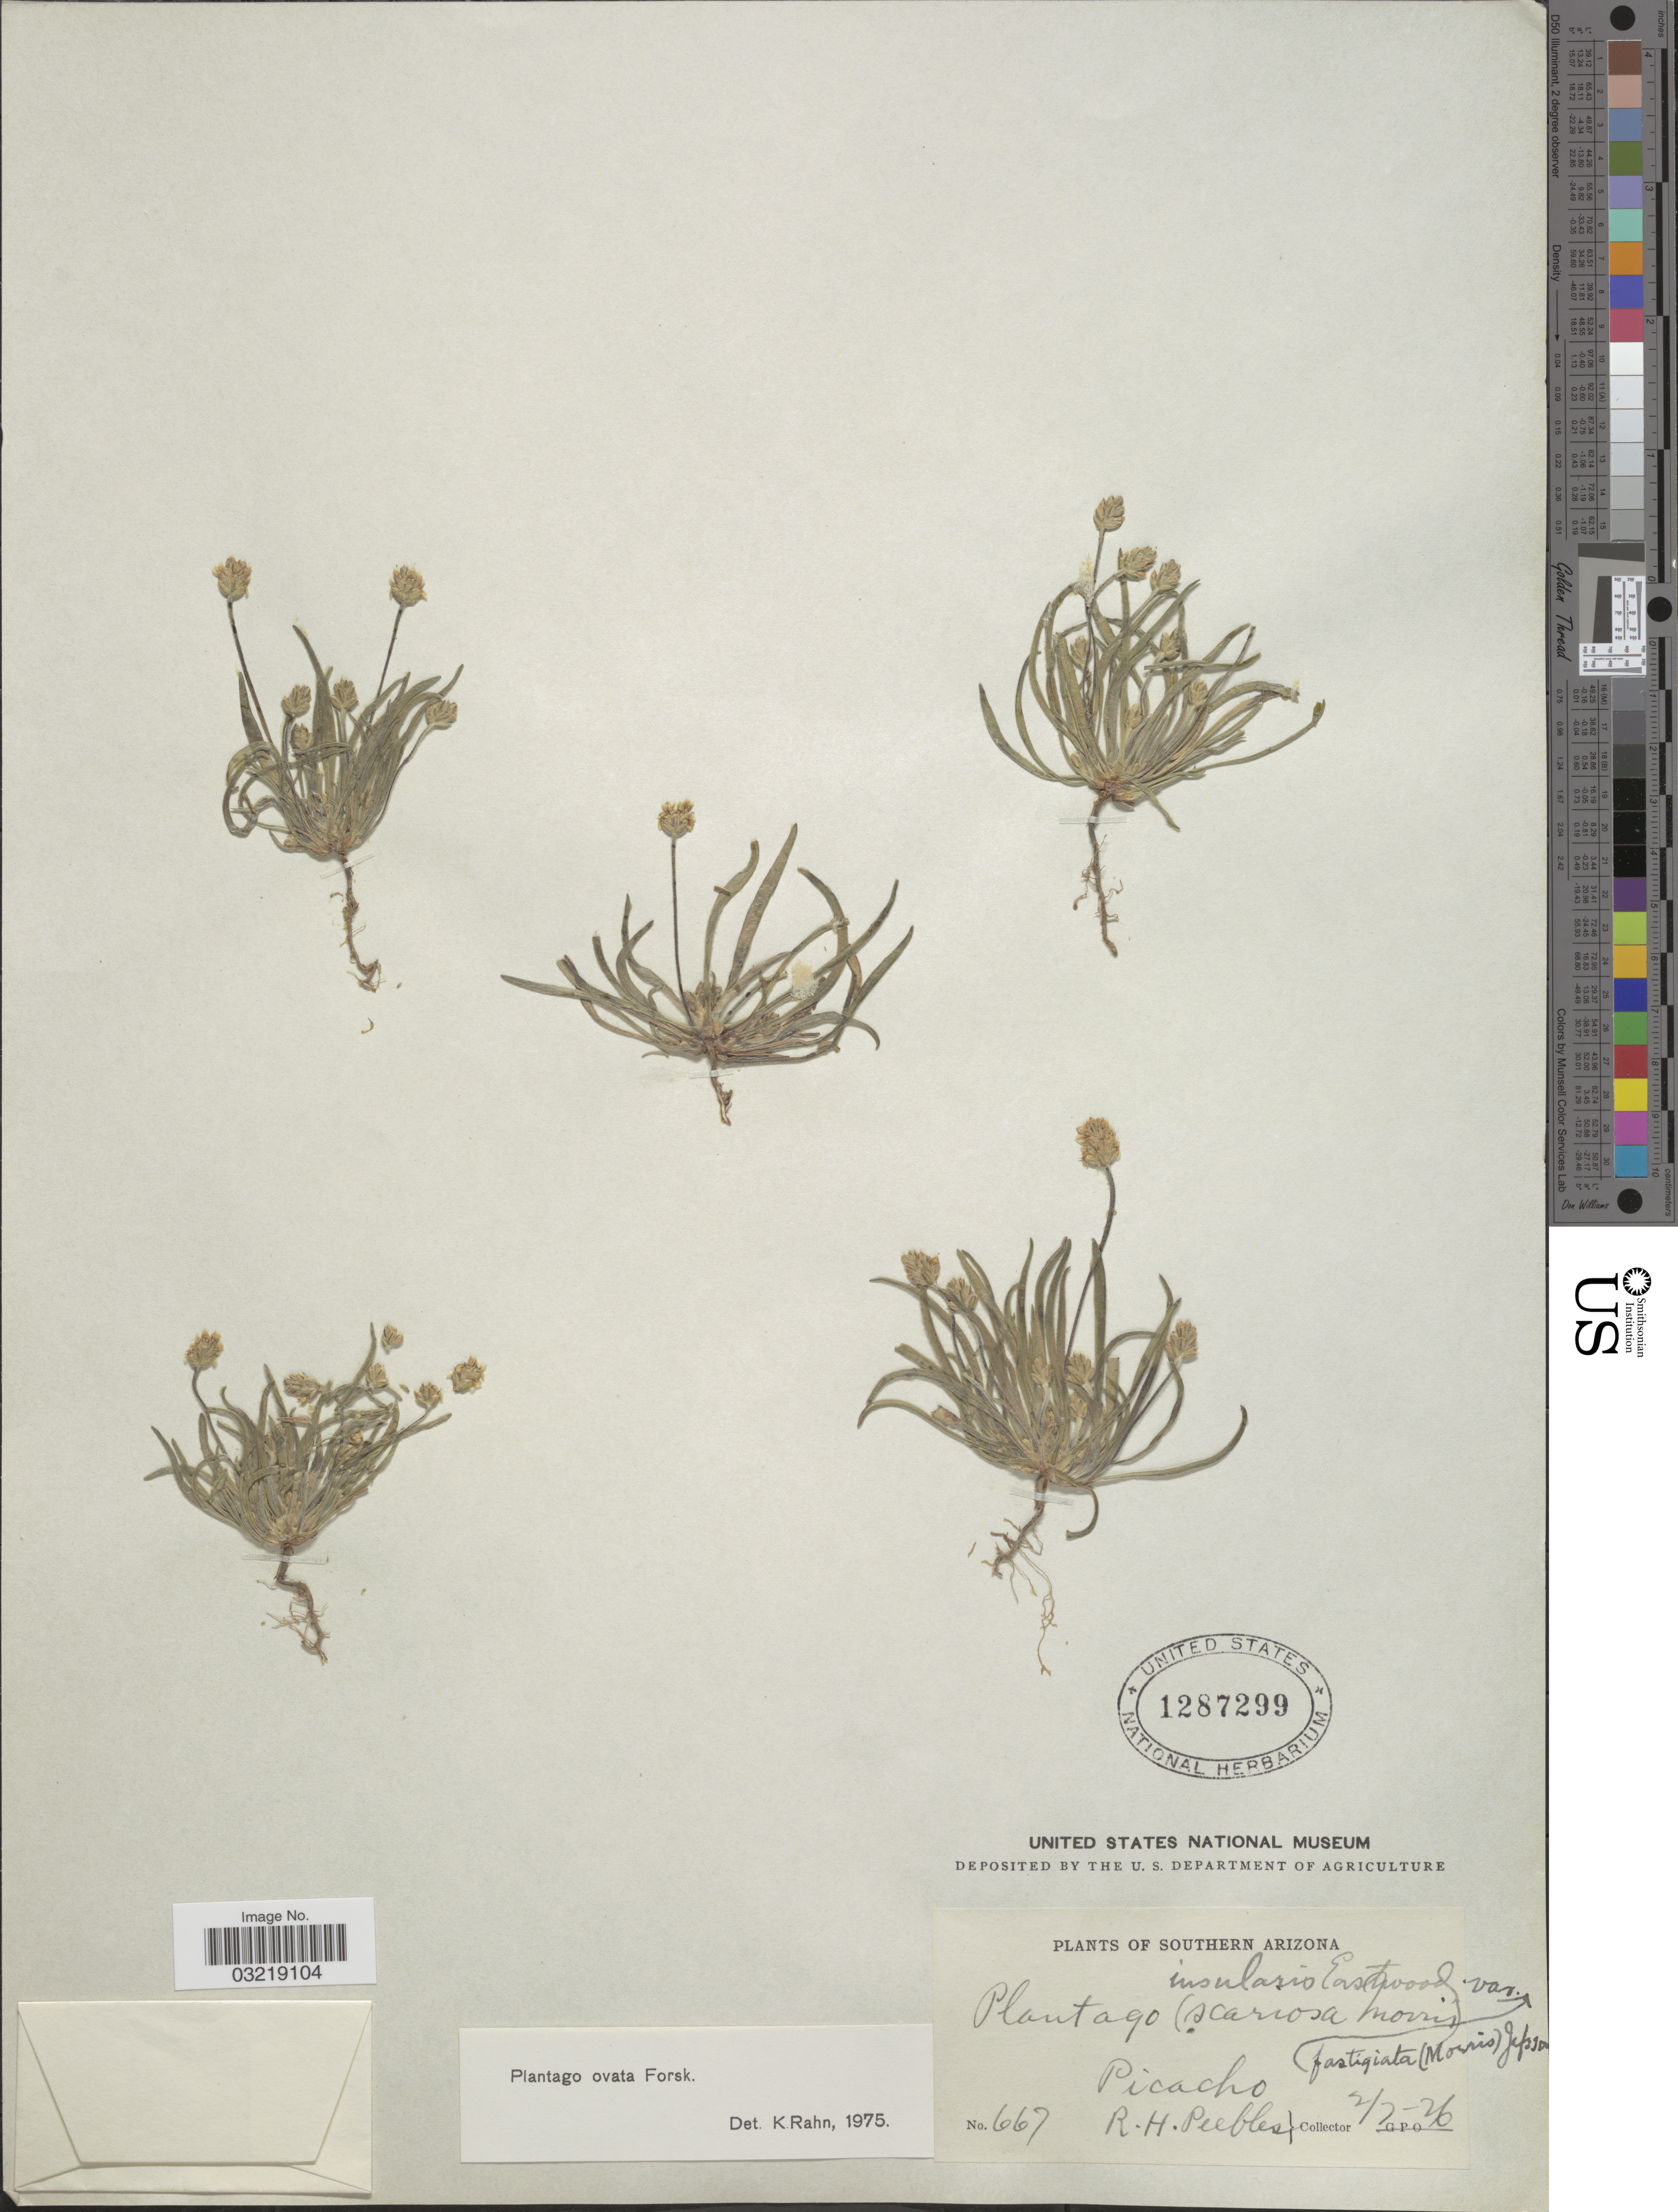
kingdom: Plantae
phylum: Tracheophyta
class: Magnoliopsida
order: Lamiales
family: Plantaginaceae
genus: Plantago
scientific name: Plantago ovata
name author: Forssk.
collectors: R. H. Peebles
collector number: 667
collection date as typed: Transcribed d/m/y: 7/2/26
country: United States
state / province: Arizona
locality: Southern Arizona. Picacho.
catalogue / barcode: US 1287299